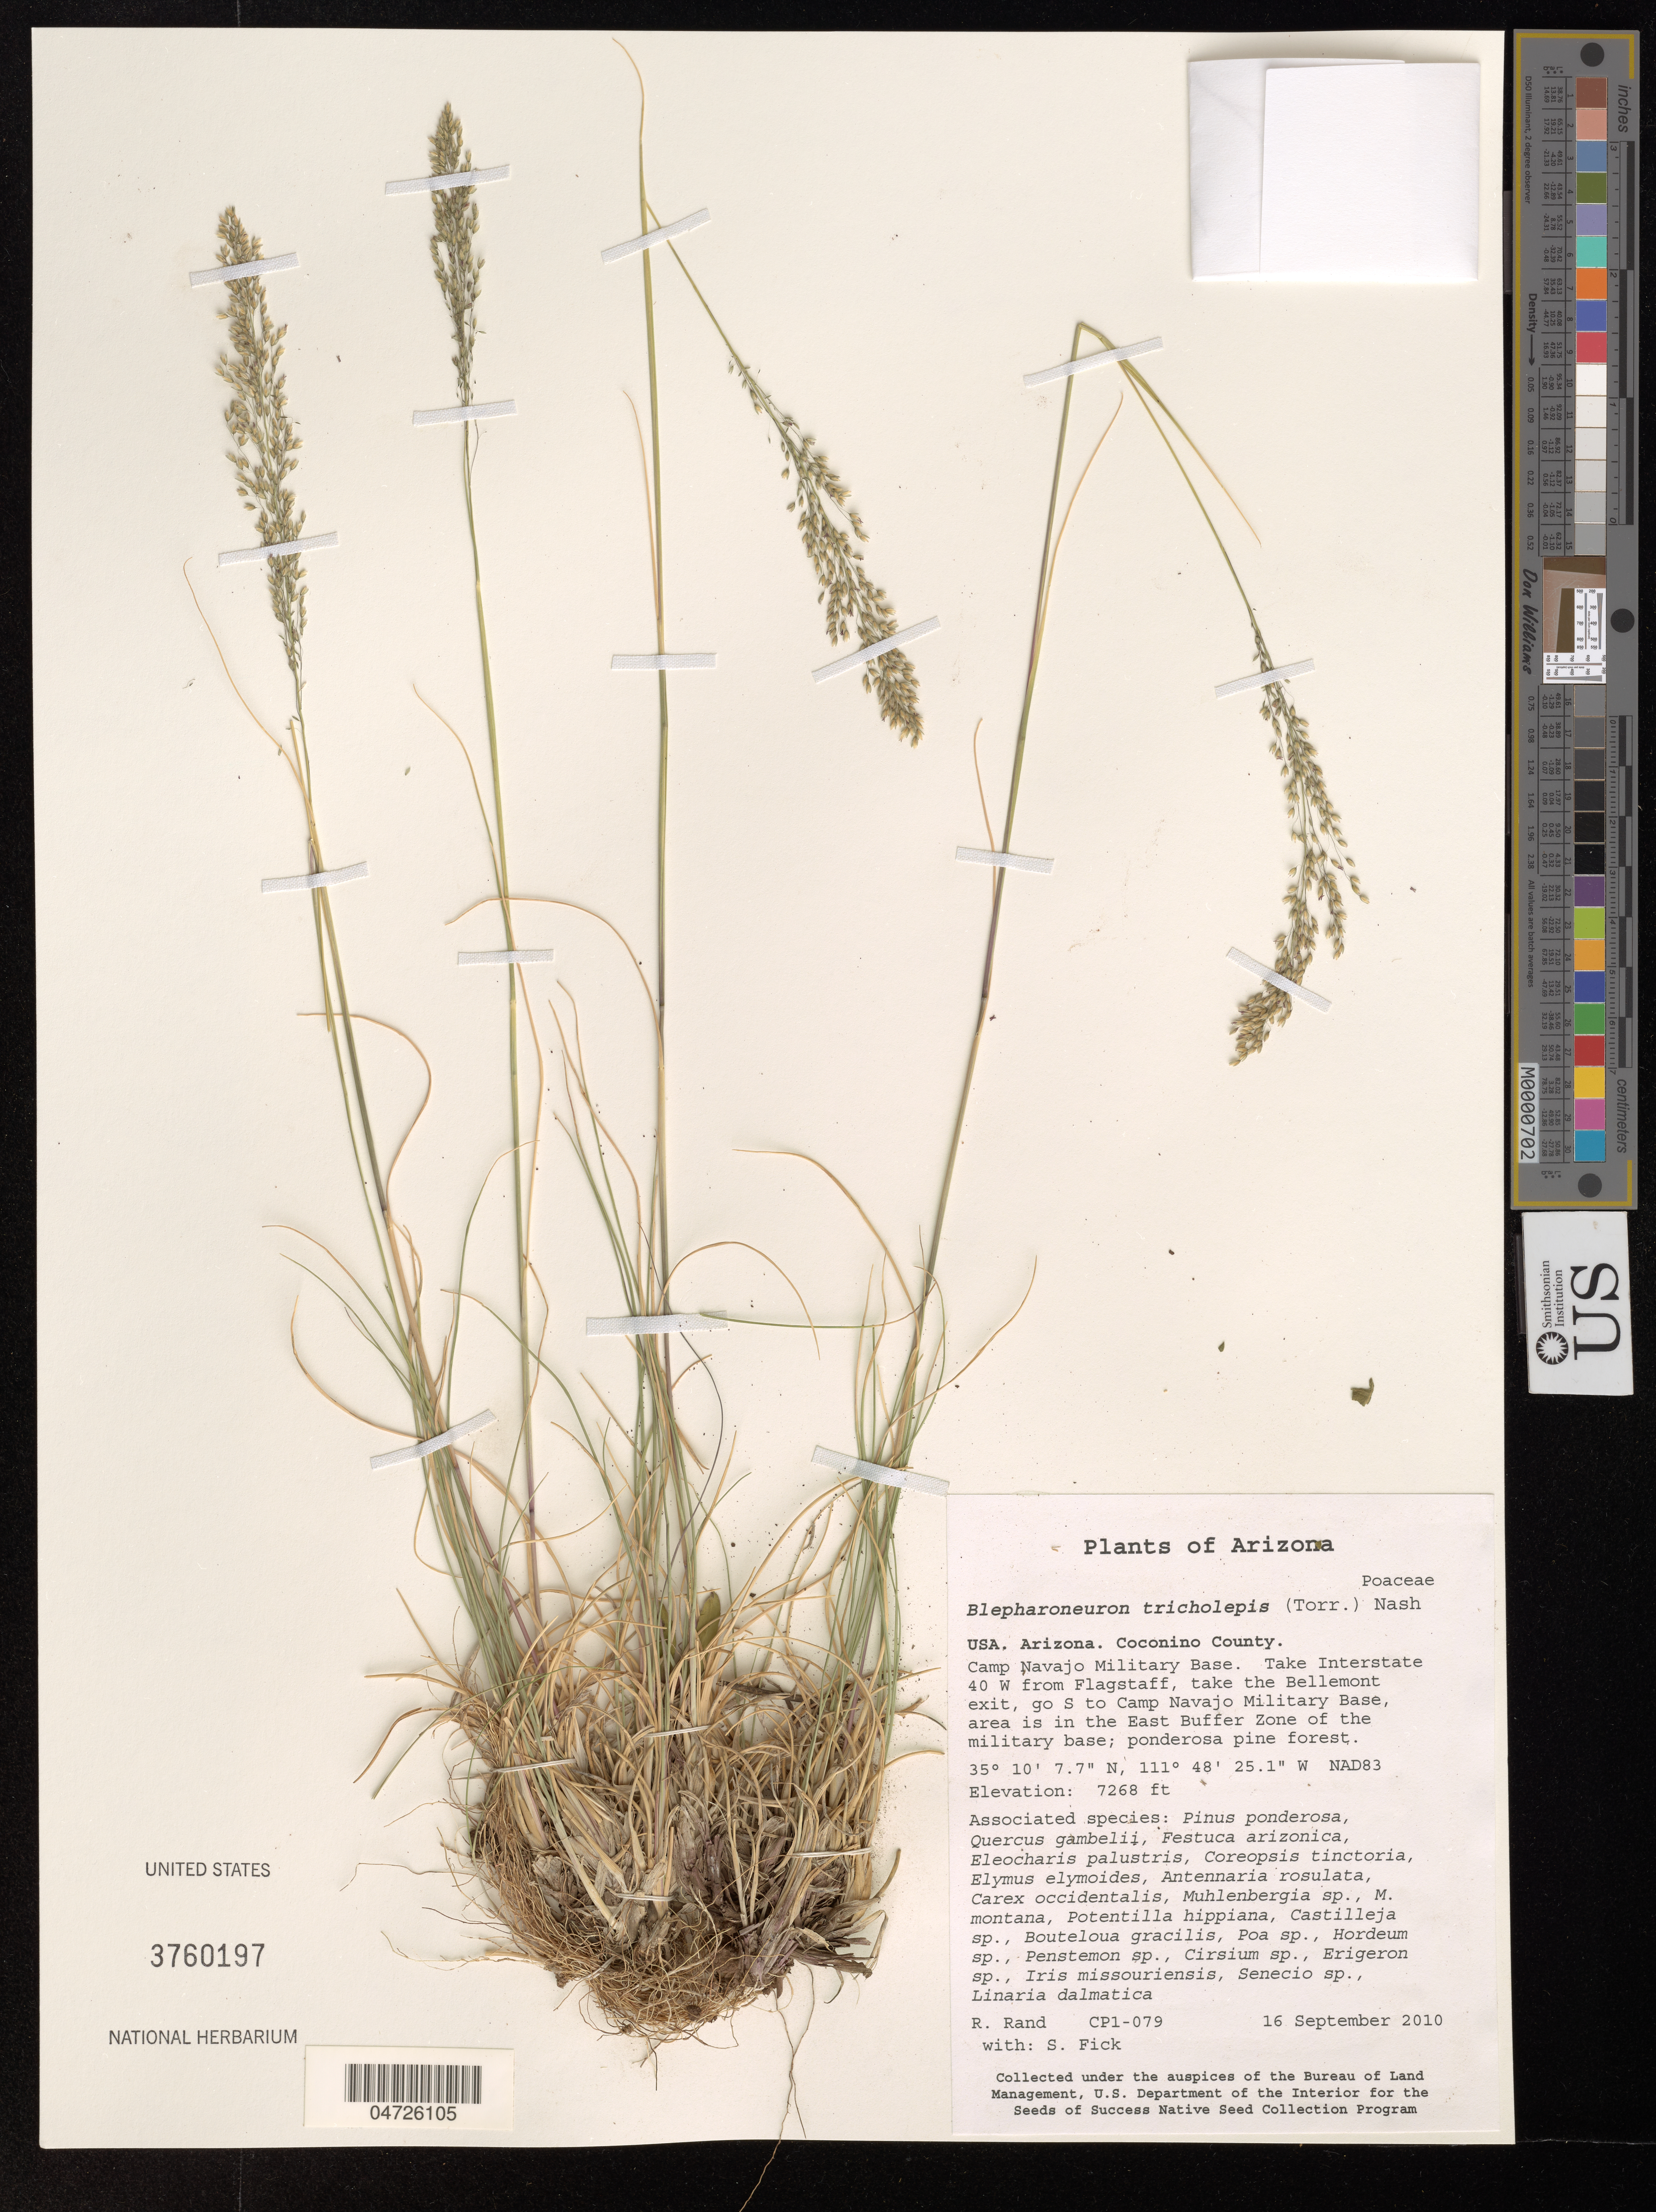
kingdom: Plantae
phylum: Tracheophyta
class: Liliopsida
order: Poales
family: Poaceae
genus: Blepharoneuron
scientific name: Blepharoneuron tricholepis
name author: (Torr.) Nash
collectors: R. Rand & S. Fick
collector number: CP1-079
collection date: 2010-09-16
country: United States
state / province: Arizona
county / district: Coconino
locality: Coconino County. Camp Navajo Military Base. Take Interstate 40 W from Flagstaff, take the Bellemont exit, go S to Camp Navajo Military Base, area is in the East Buffer Zone of the military base. NAD83.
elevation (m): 2215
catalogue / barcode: US 3760197